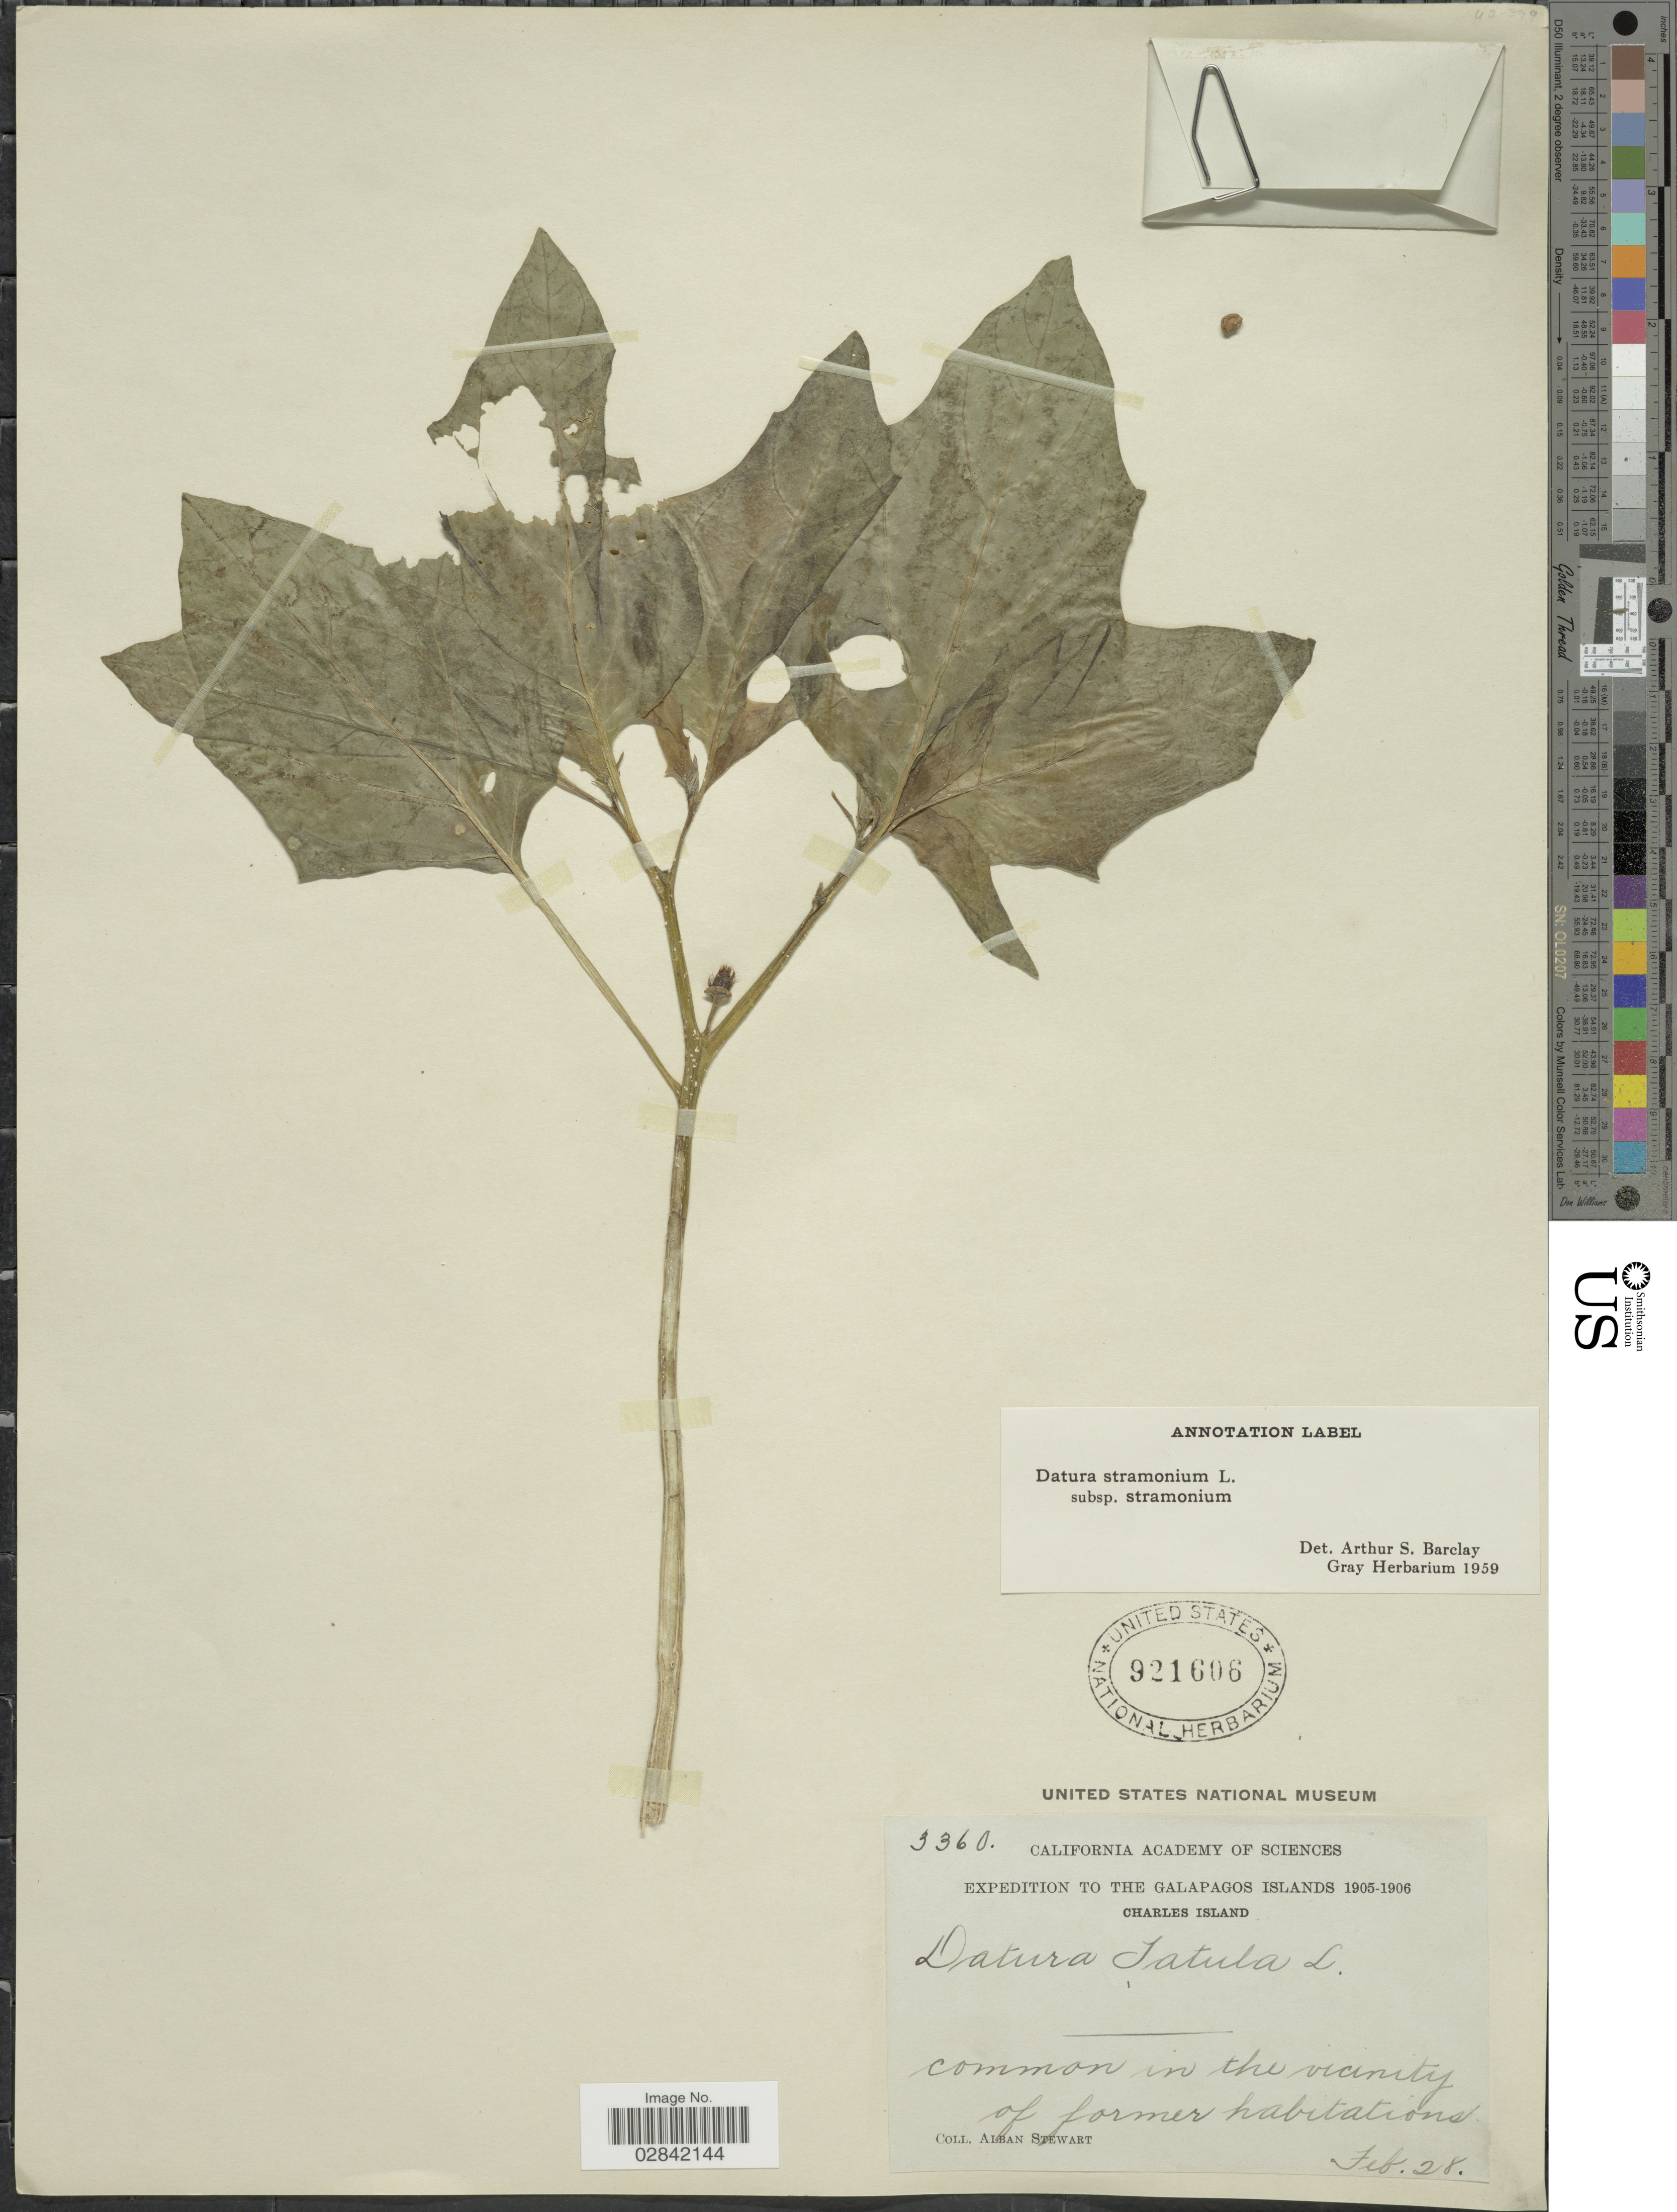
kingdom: Plantae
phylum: Tracheophyta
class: Magnoliopsida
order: Solanales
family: Solanaceae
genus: Datura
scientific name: Datura stramonium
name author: L.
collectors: A. Stewart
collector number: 3360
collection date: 1905-02-28/1906-02-28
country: Ecuador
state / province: Colón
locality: The Galapagos Islands, Charles Island, common in the vicinity of former habitations.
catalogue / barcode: US 921606